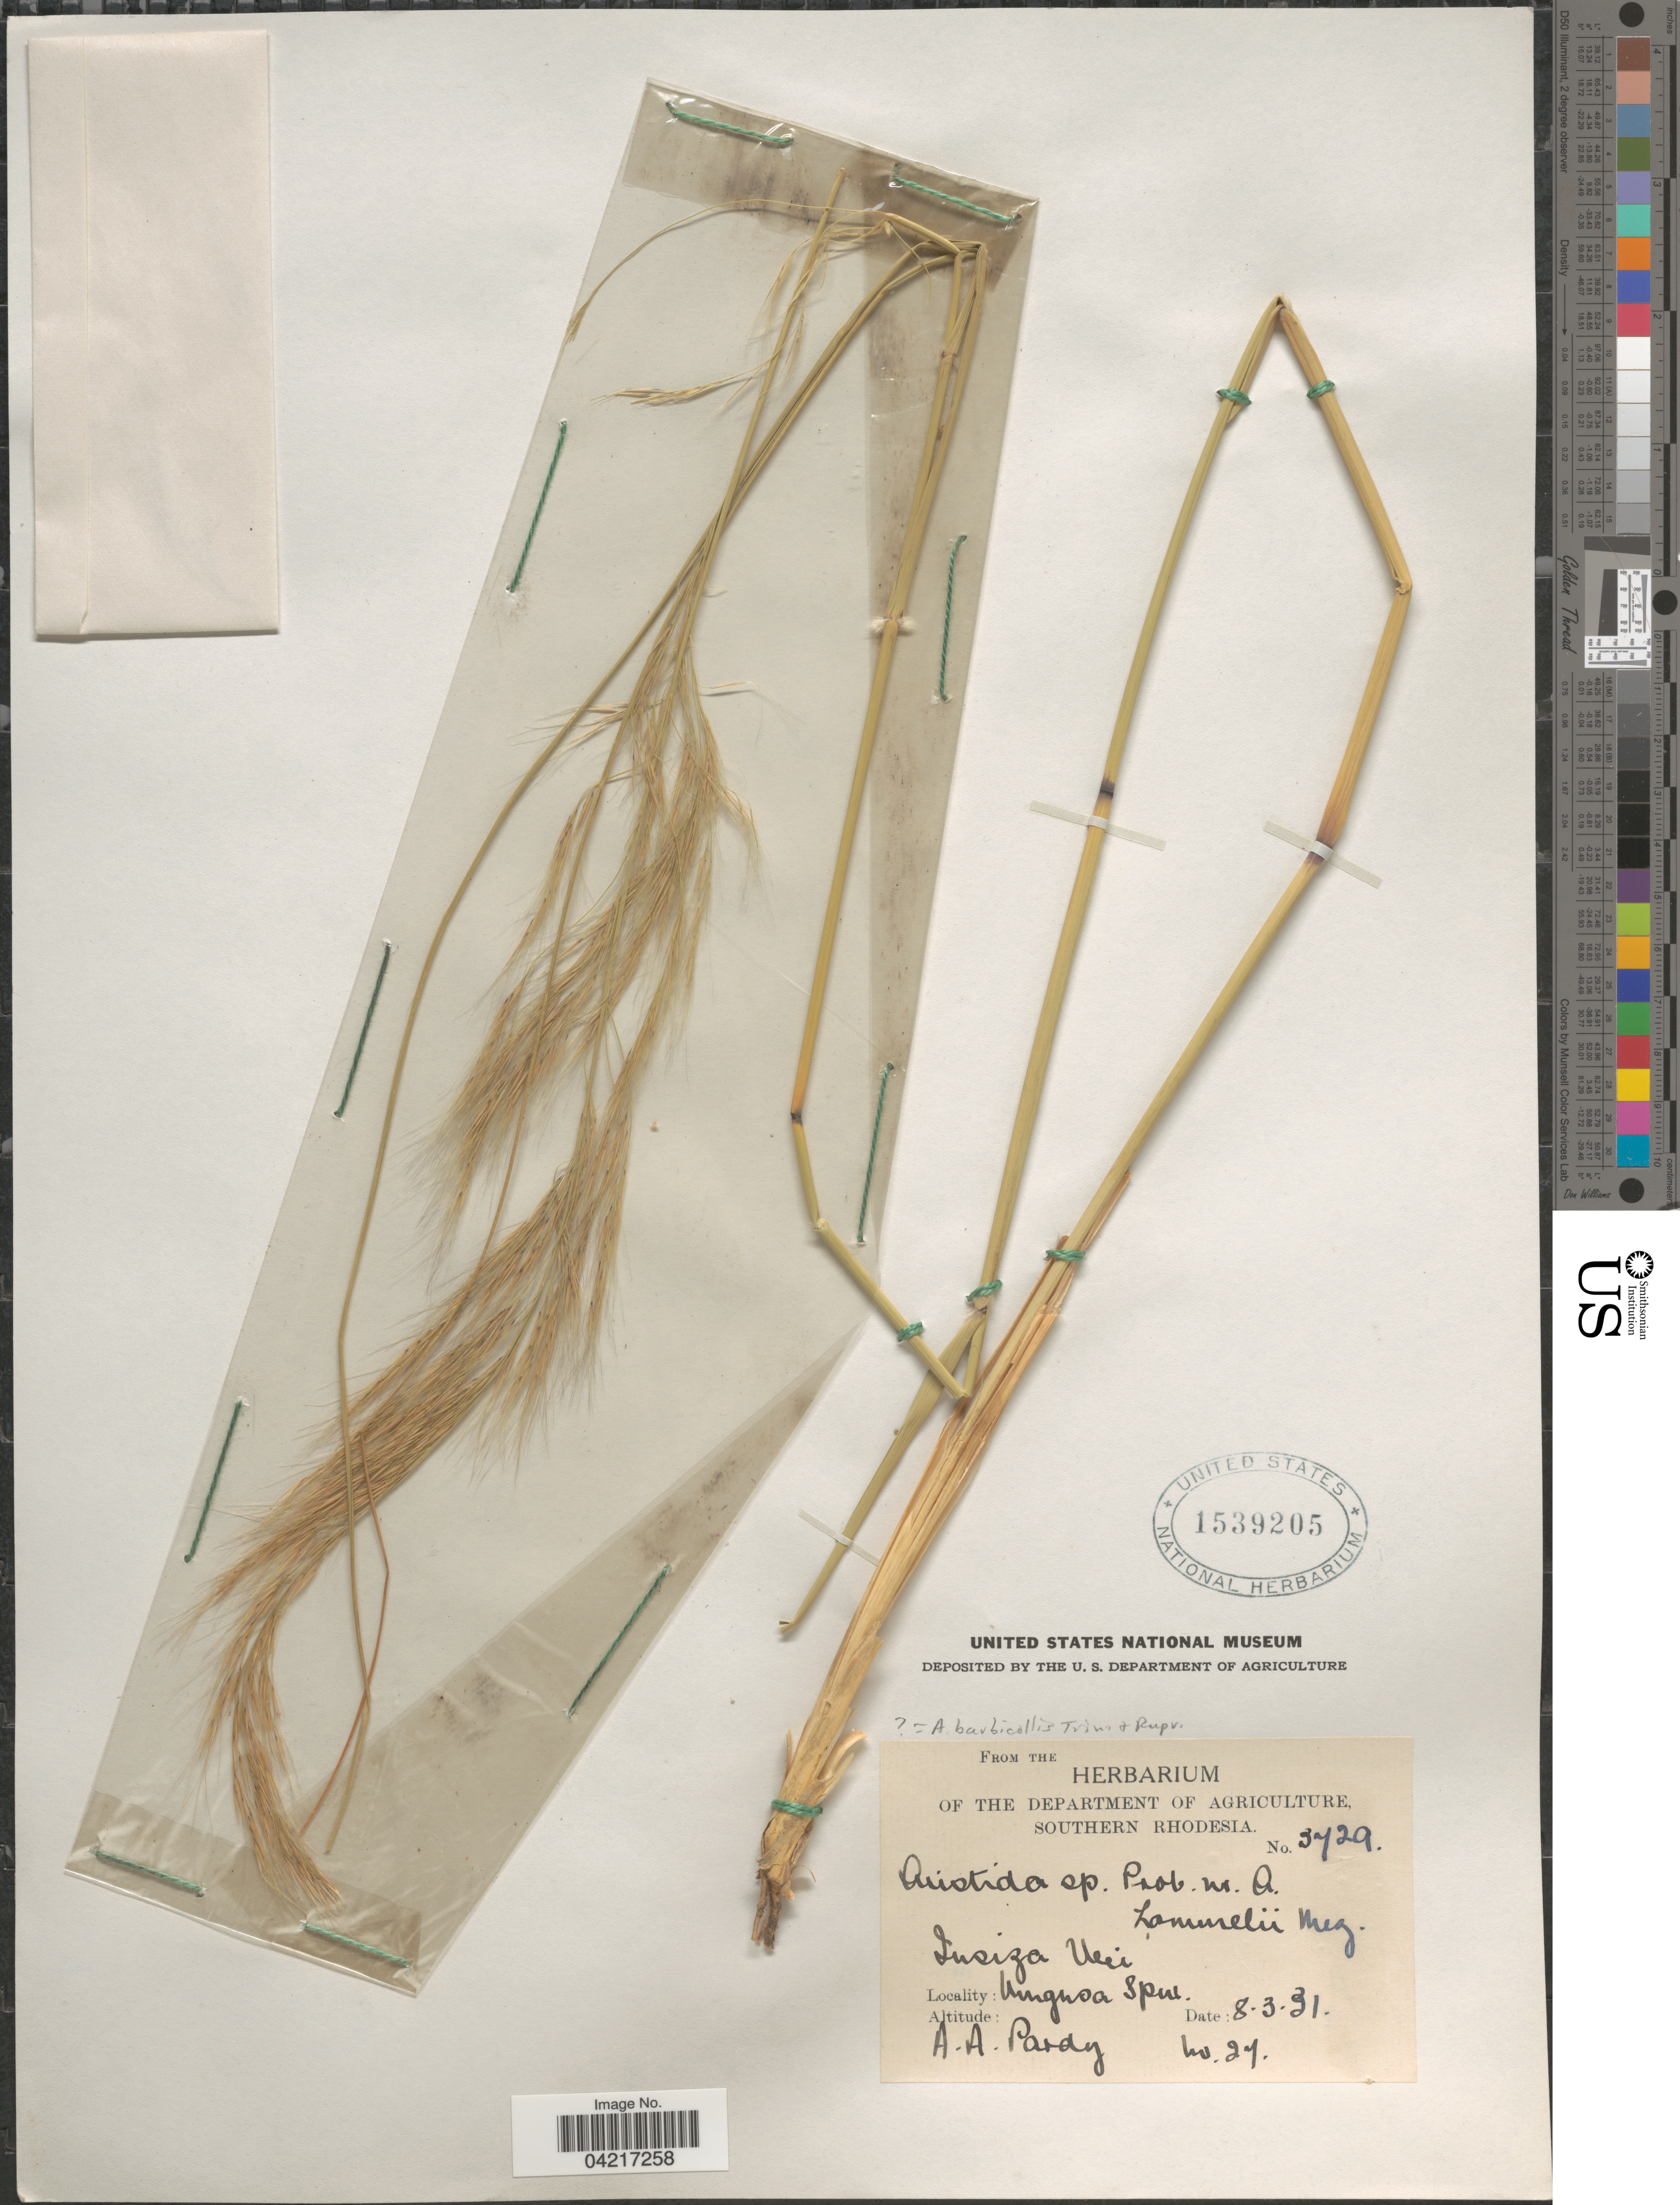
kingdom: Plantae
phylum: Tracheophyta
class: Liliopsida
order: Poales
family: Poaceae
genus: Aristida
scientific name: Aristida barbicollis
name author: Trin. & Rupr.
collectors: A. Pardy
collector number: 27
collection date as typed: Transcribed d/m/y: 8/3/31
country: Zimbabwe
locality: Insiza Vlei. Umgusa Spur.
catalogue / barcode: US 1539205